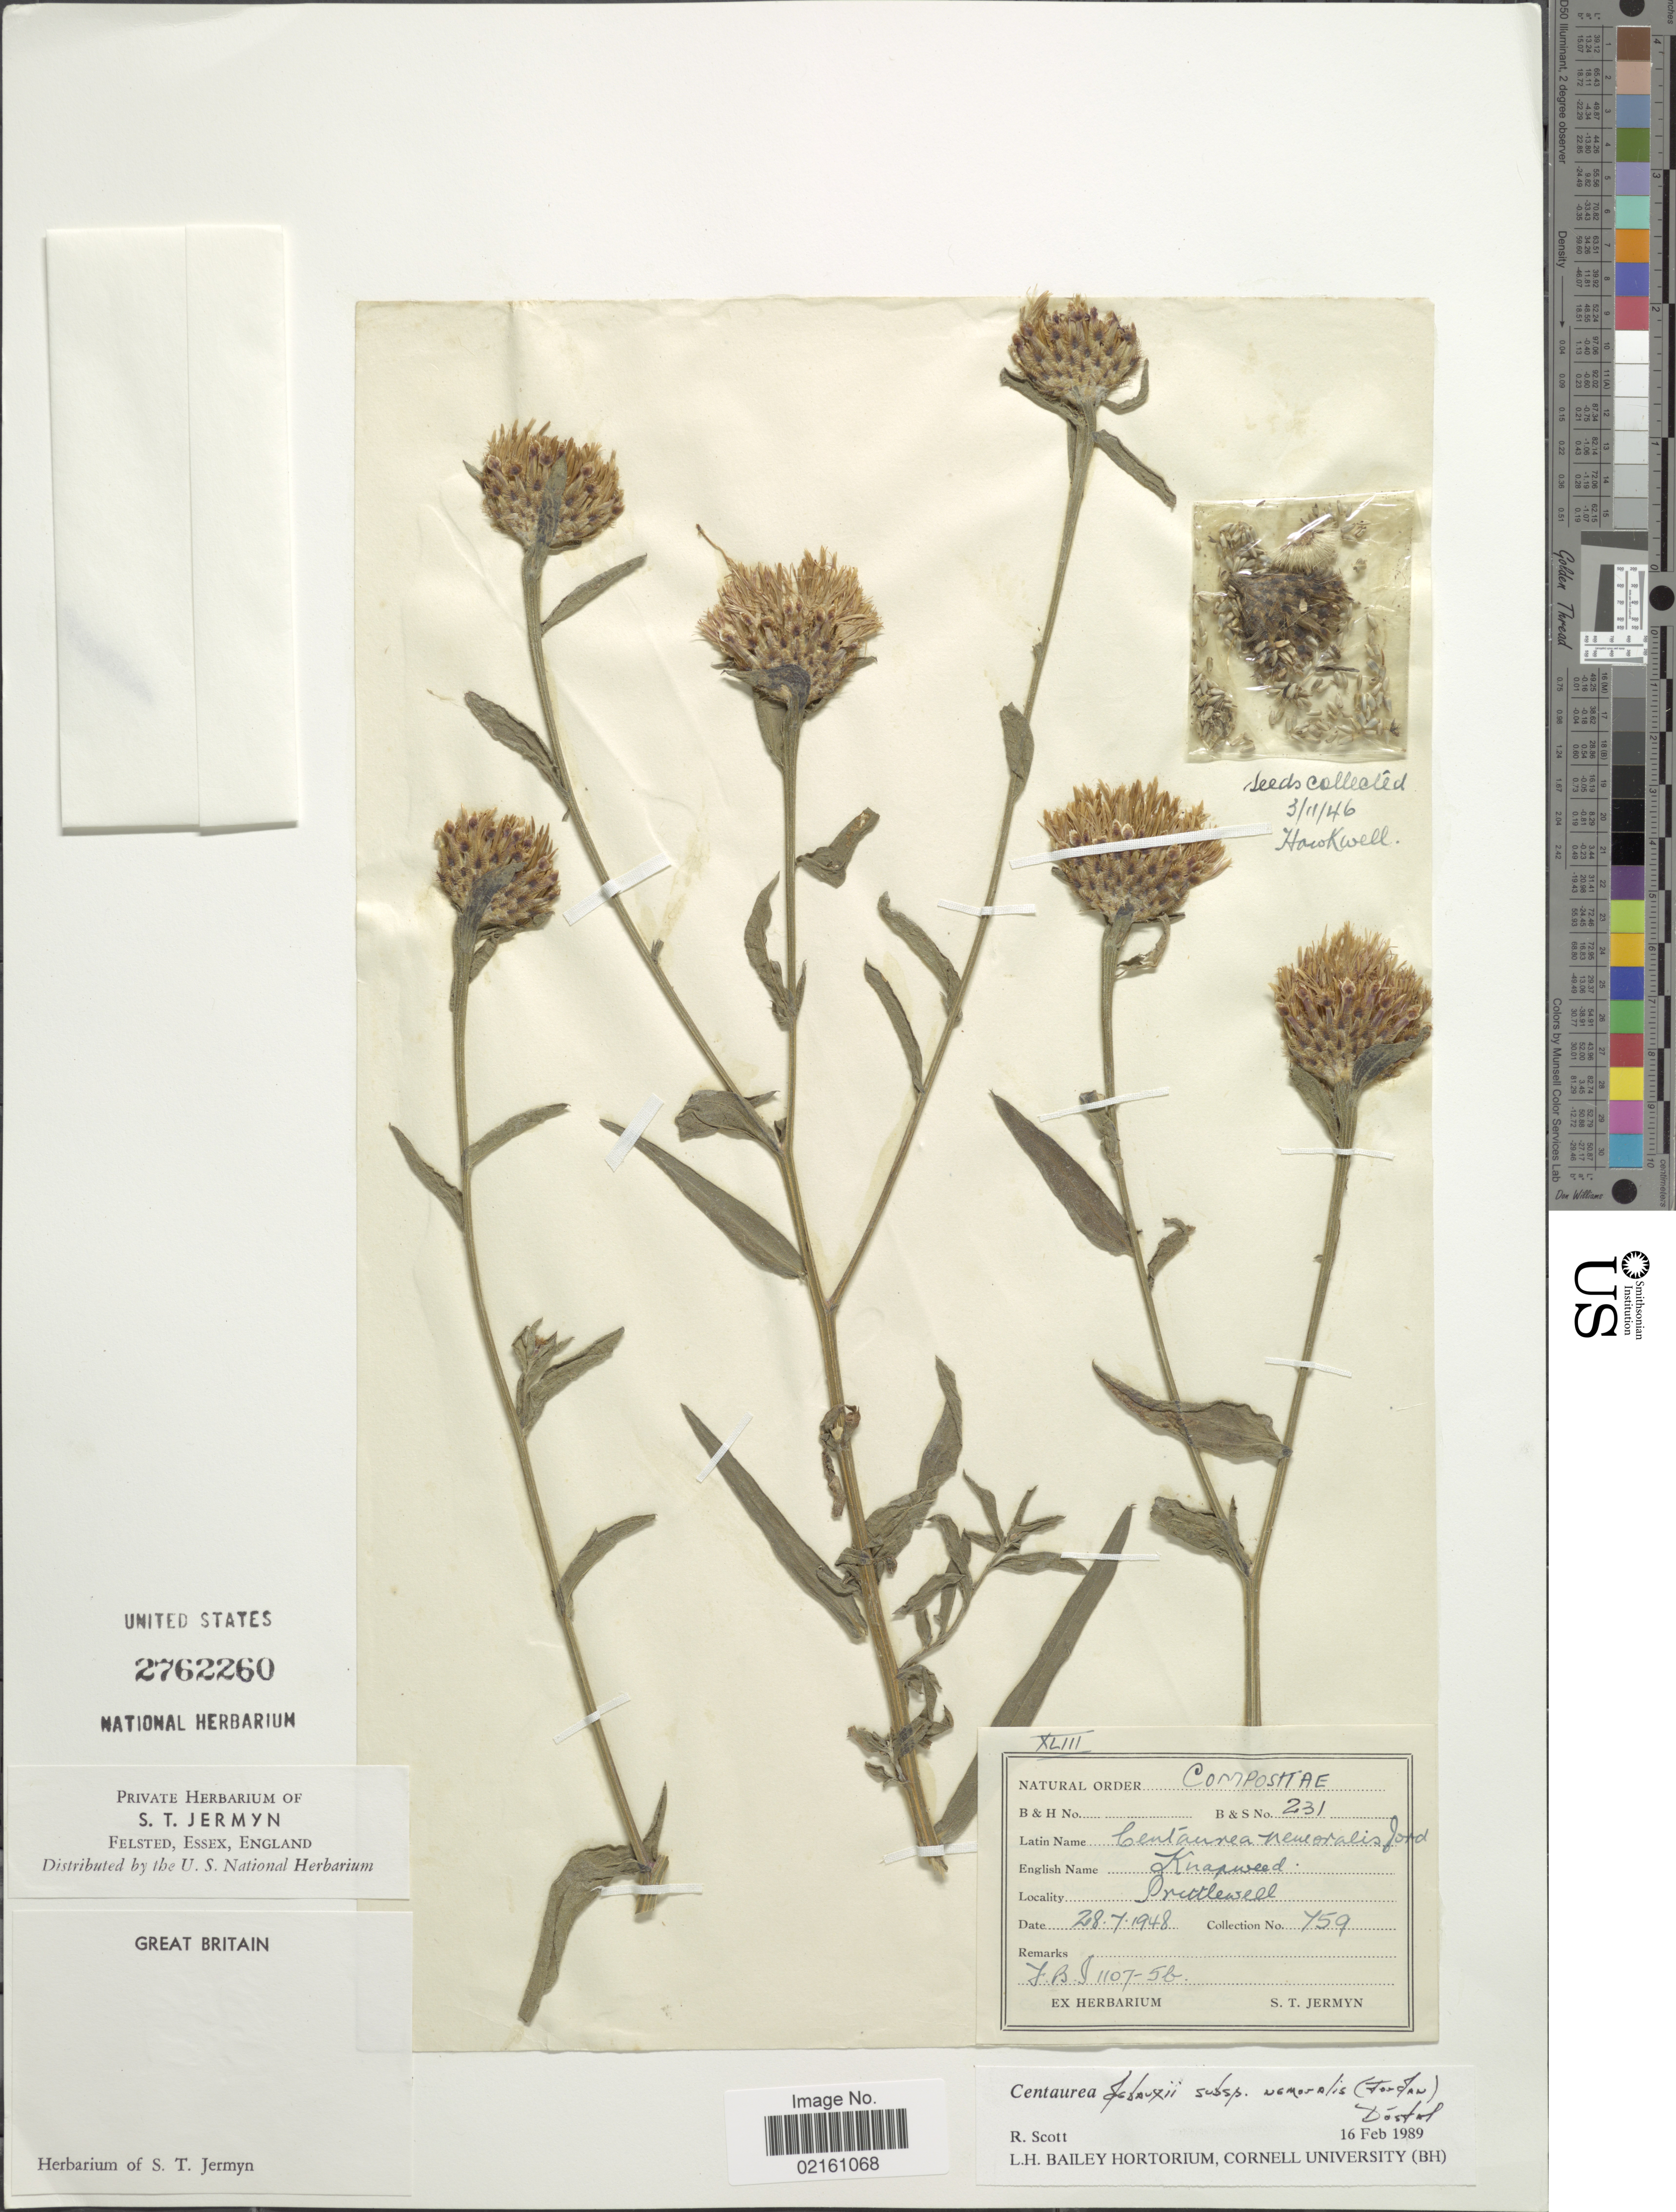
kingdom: Plantae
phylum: Tracheophyta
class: Magnoliopsida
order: Asterales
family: Asteraceae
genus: Centaurea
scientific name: Centaurea debeauxii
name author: Godr. & Gren.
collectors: S. Jermyn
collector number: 759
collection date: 1948-08-27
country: United Kingdom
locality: Great Britain, Prittlewell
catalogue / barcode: US 2762260